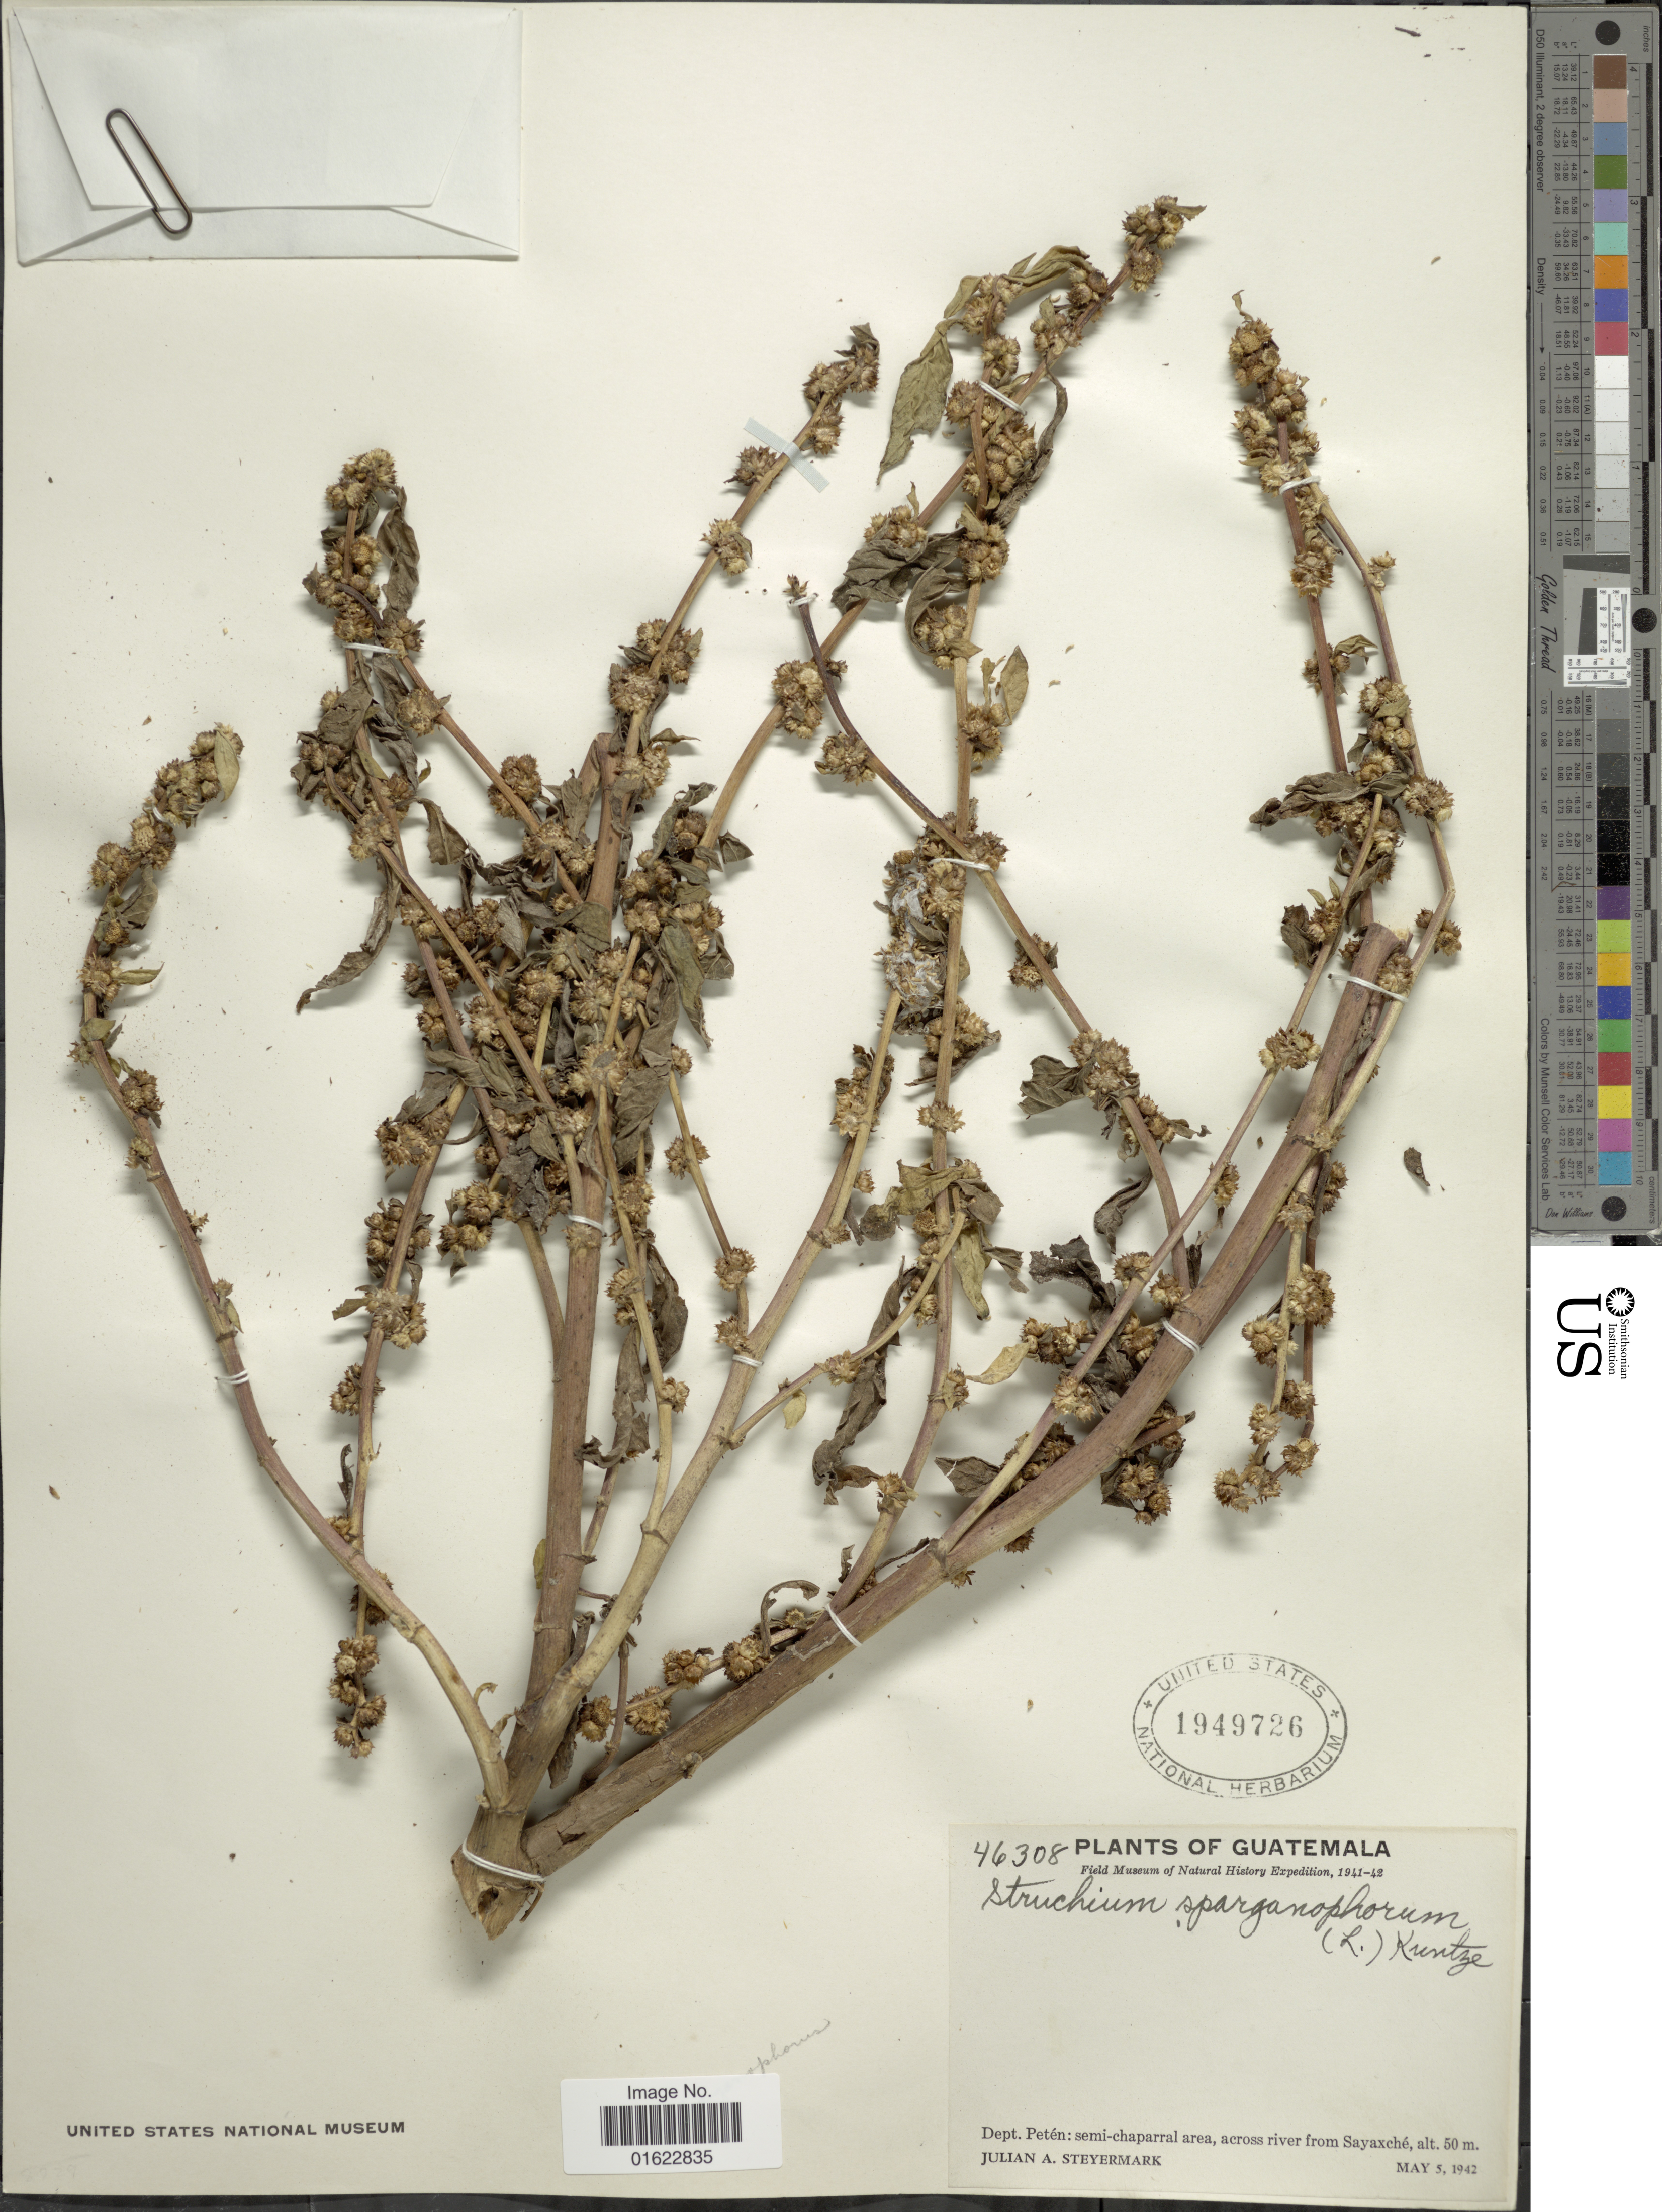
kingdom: Plantae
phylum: Tracheophyta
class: Magnoliopsida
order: Asterales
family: Asteraceae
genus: Struchium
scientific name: Struchium sparganophorum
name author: (L.) Kuntze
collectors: J. Steyermark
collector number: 46308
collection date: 1942-05-05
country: Guatemala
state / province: El Petén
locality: Guatemala, Dept. Peten: semi-chaparral area, across river from Sayaxche.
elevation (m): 50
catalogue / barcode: US 1949726